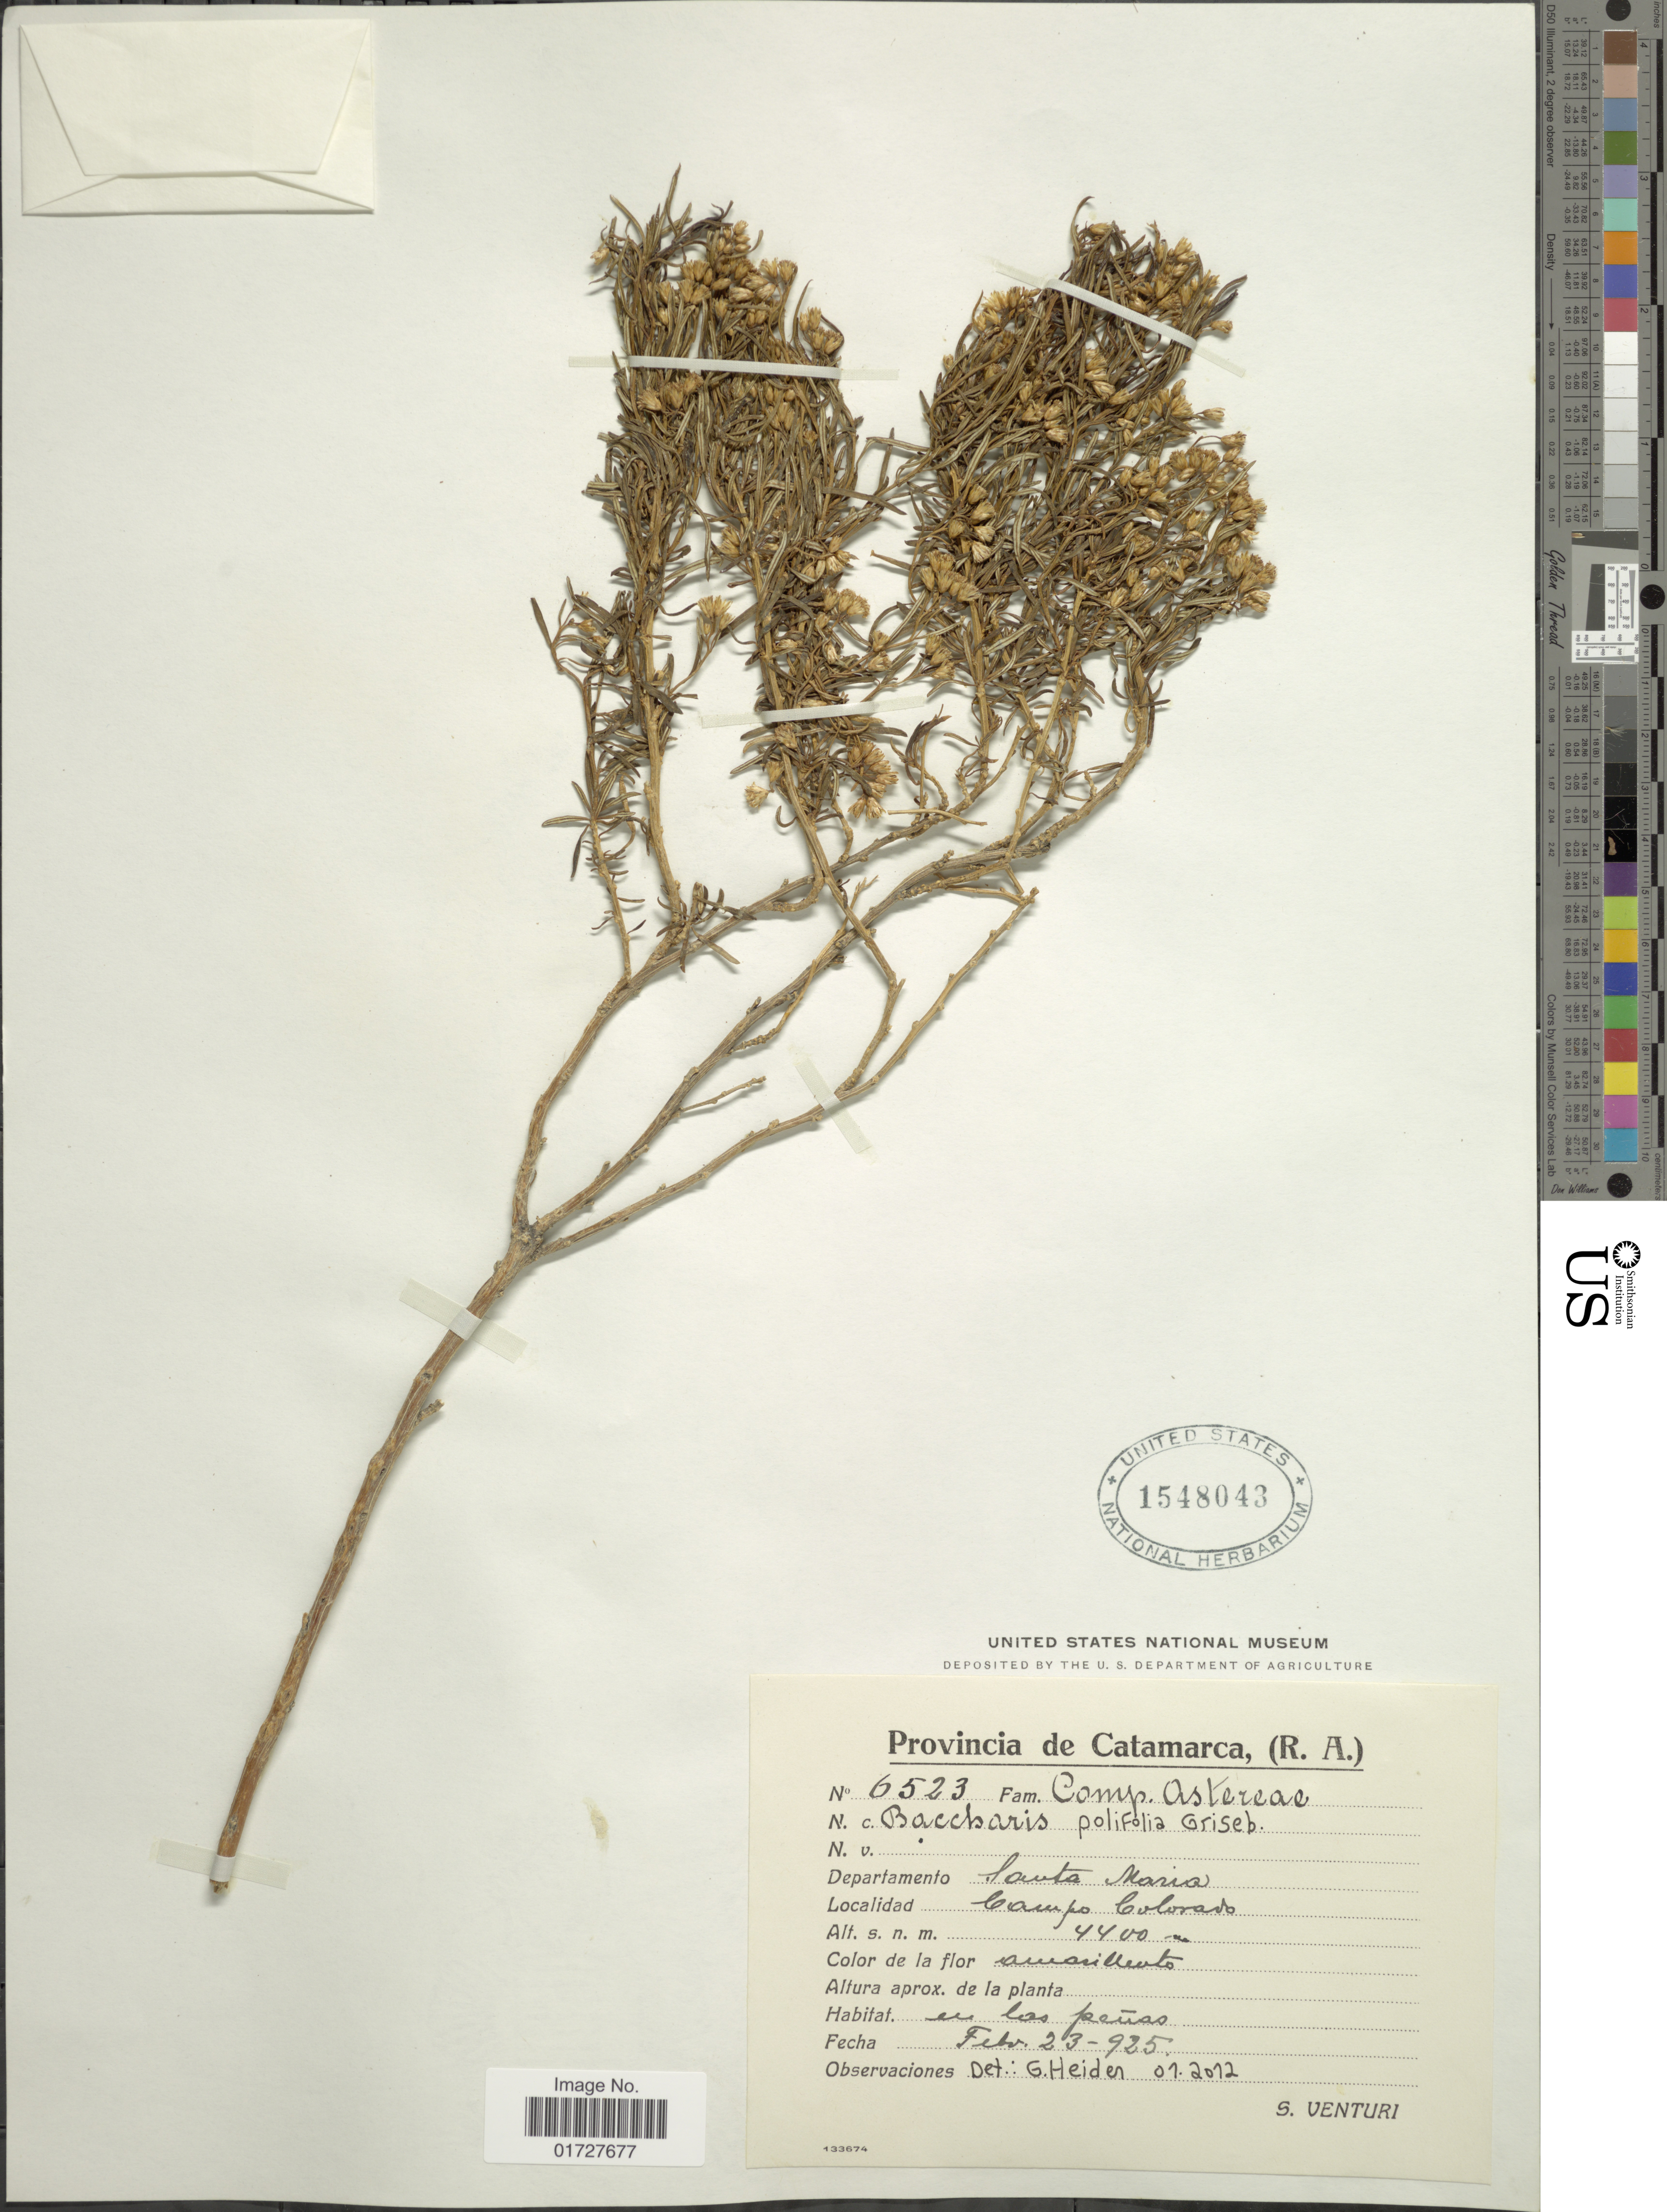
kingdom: Plantae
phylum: Tracheophyta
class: Magnoliopsida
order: Asterales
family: Asteraceae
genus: Baccharis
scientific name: Baccharis polifolia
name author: Griseb.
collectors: S. Venturi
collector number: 6523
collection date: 1925-02-23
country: Argentina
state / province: Catamarca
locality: Departamento Santa Maria, Campo Colorado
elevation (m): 4400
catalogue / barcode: US 1548043